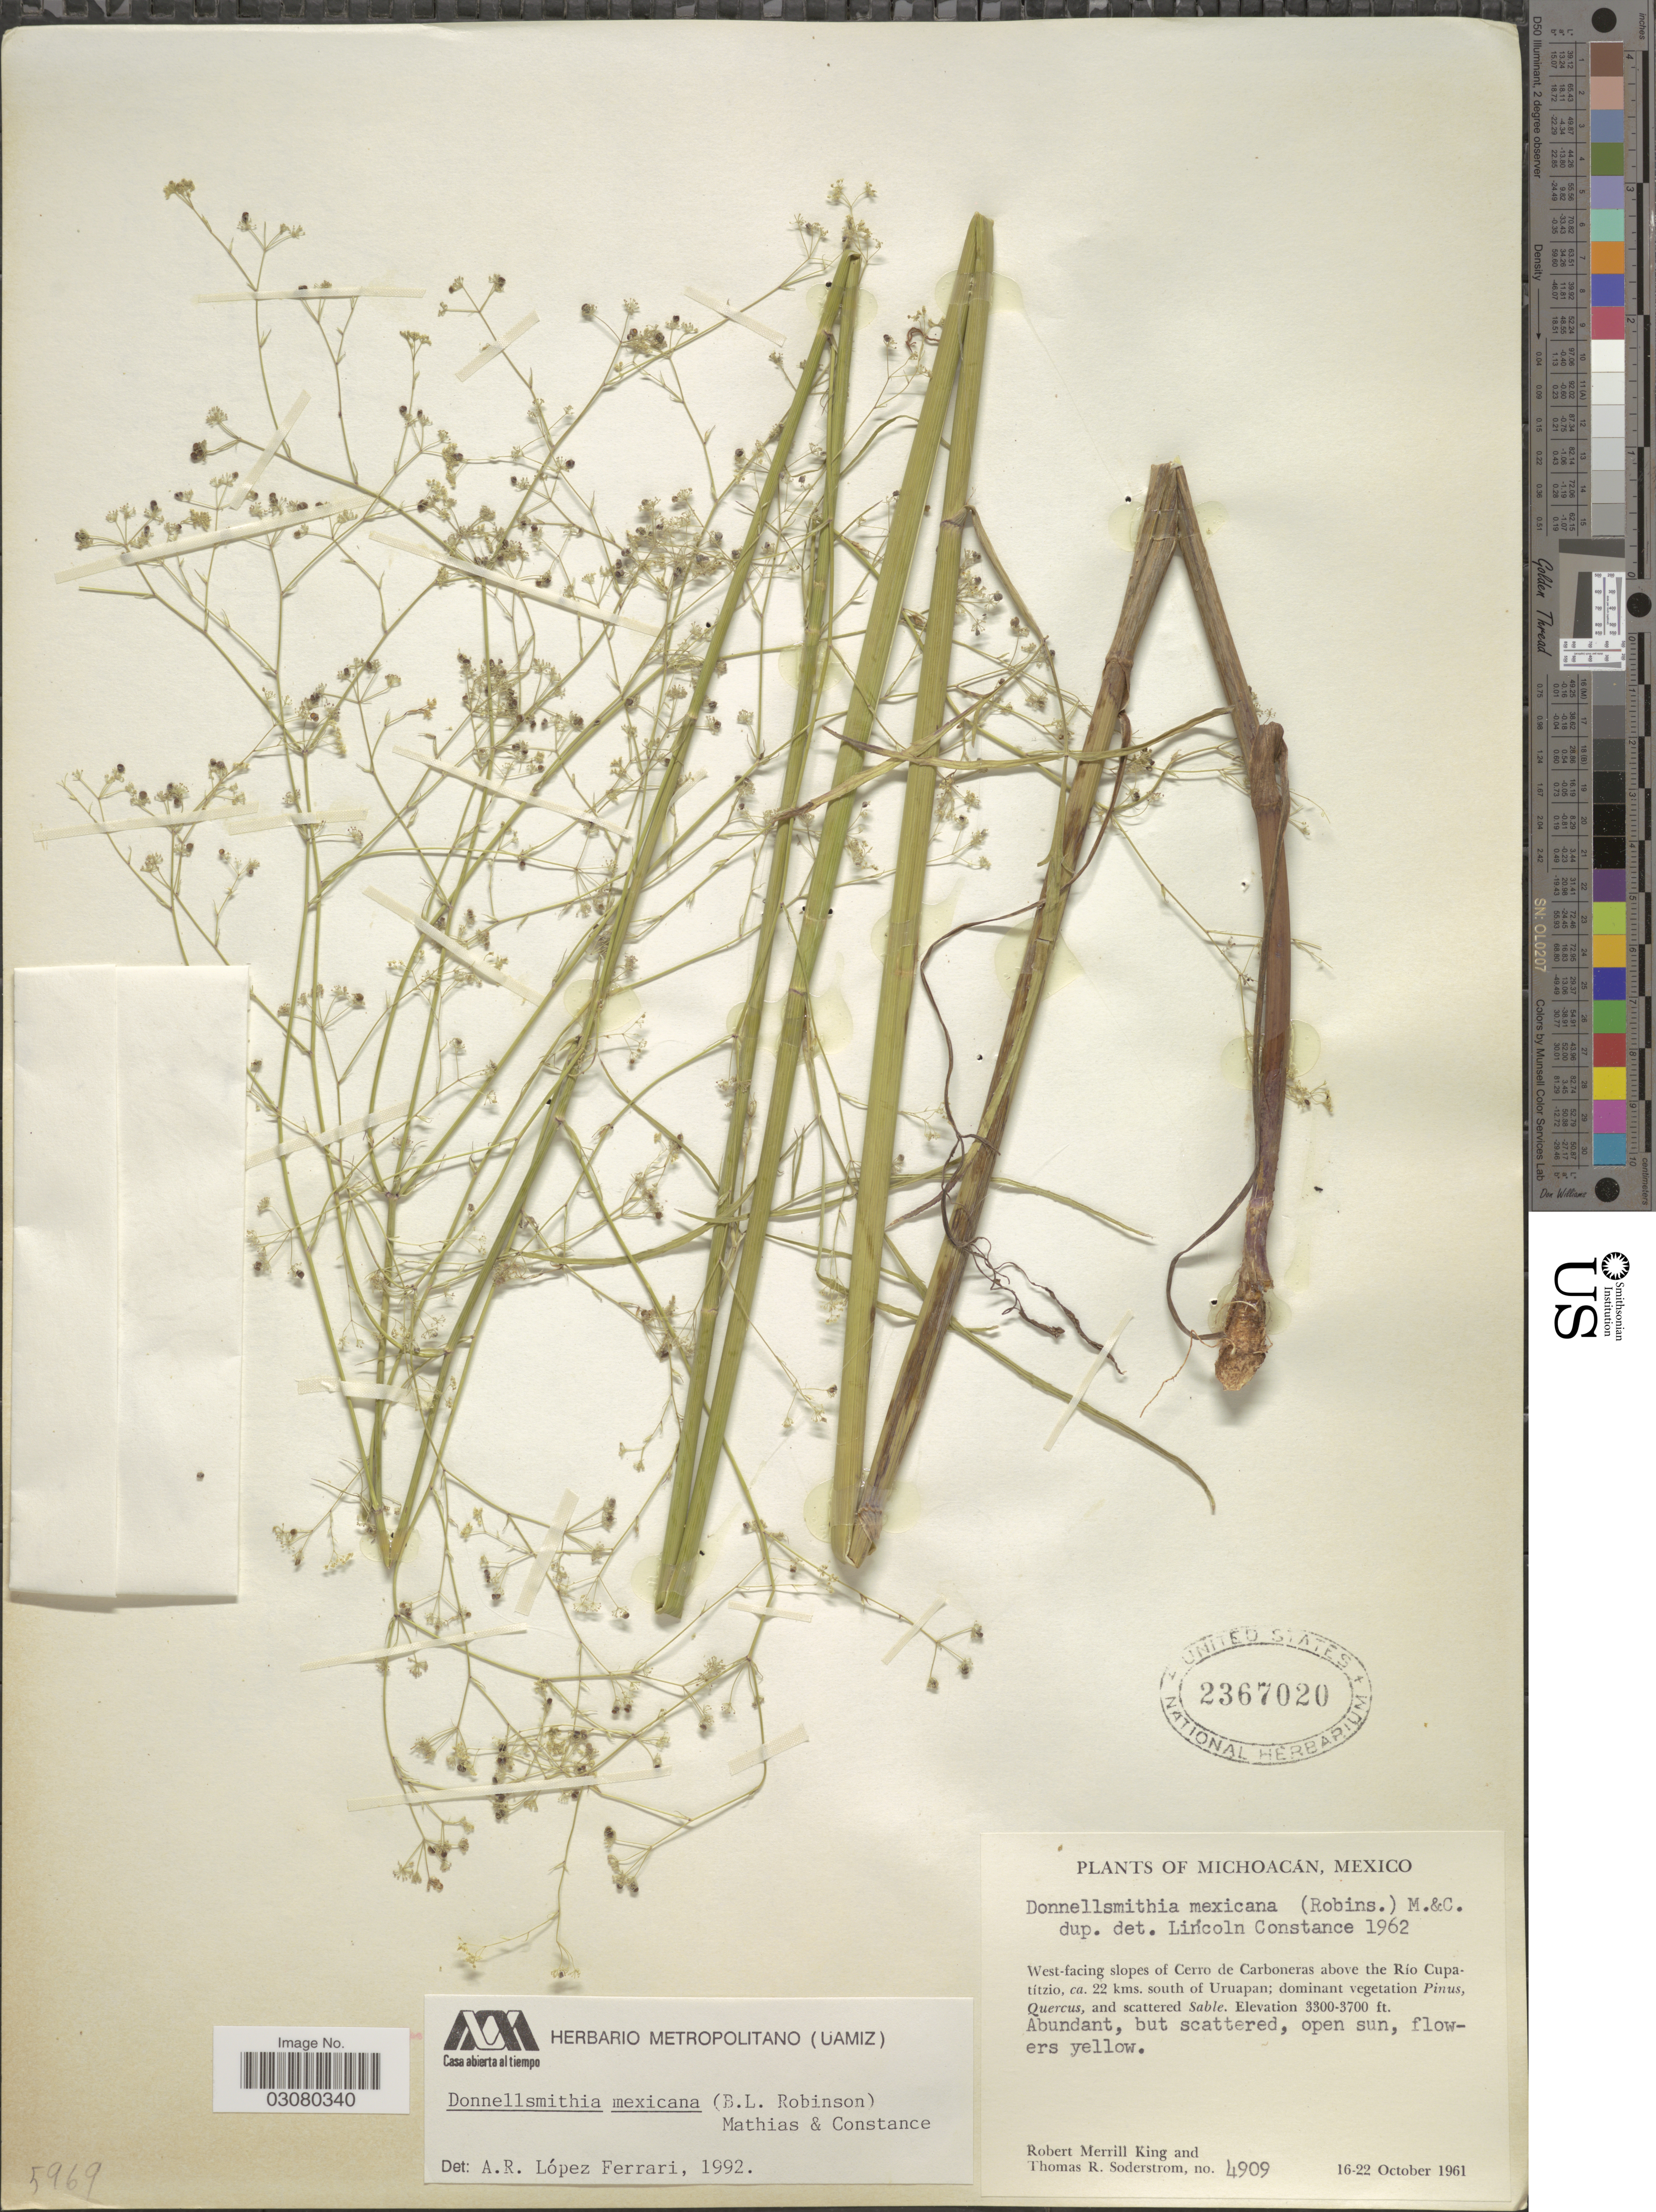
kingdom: Plantae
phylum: Tracheophyta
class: Magnoliopsida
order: Apiales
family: Apiaceae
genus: Donnellsmithia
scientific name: Donnellsmithia mexicana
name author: (B.L. Rob.) Mathias & Constance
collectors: R. M. King & T. R. Soderstrom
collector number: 4909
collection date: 1961-10-16/1961-10-22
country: Mexico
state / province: Michoacán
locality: West-facing slopes of Cerro de Carboneras above the Río Cupatítzio, ca. 22 kms. south of Uruapan.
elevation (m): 1006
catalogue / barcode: US 2367020